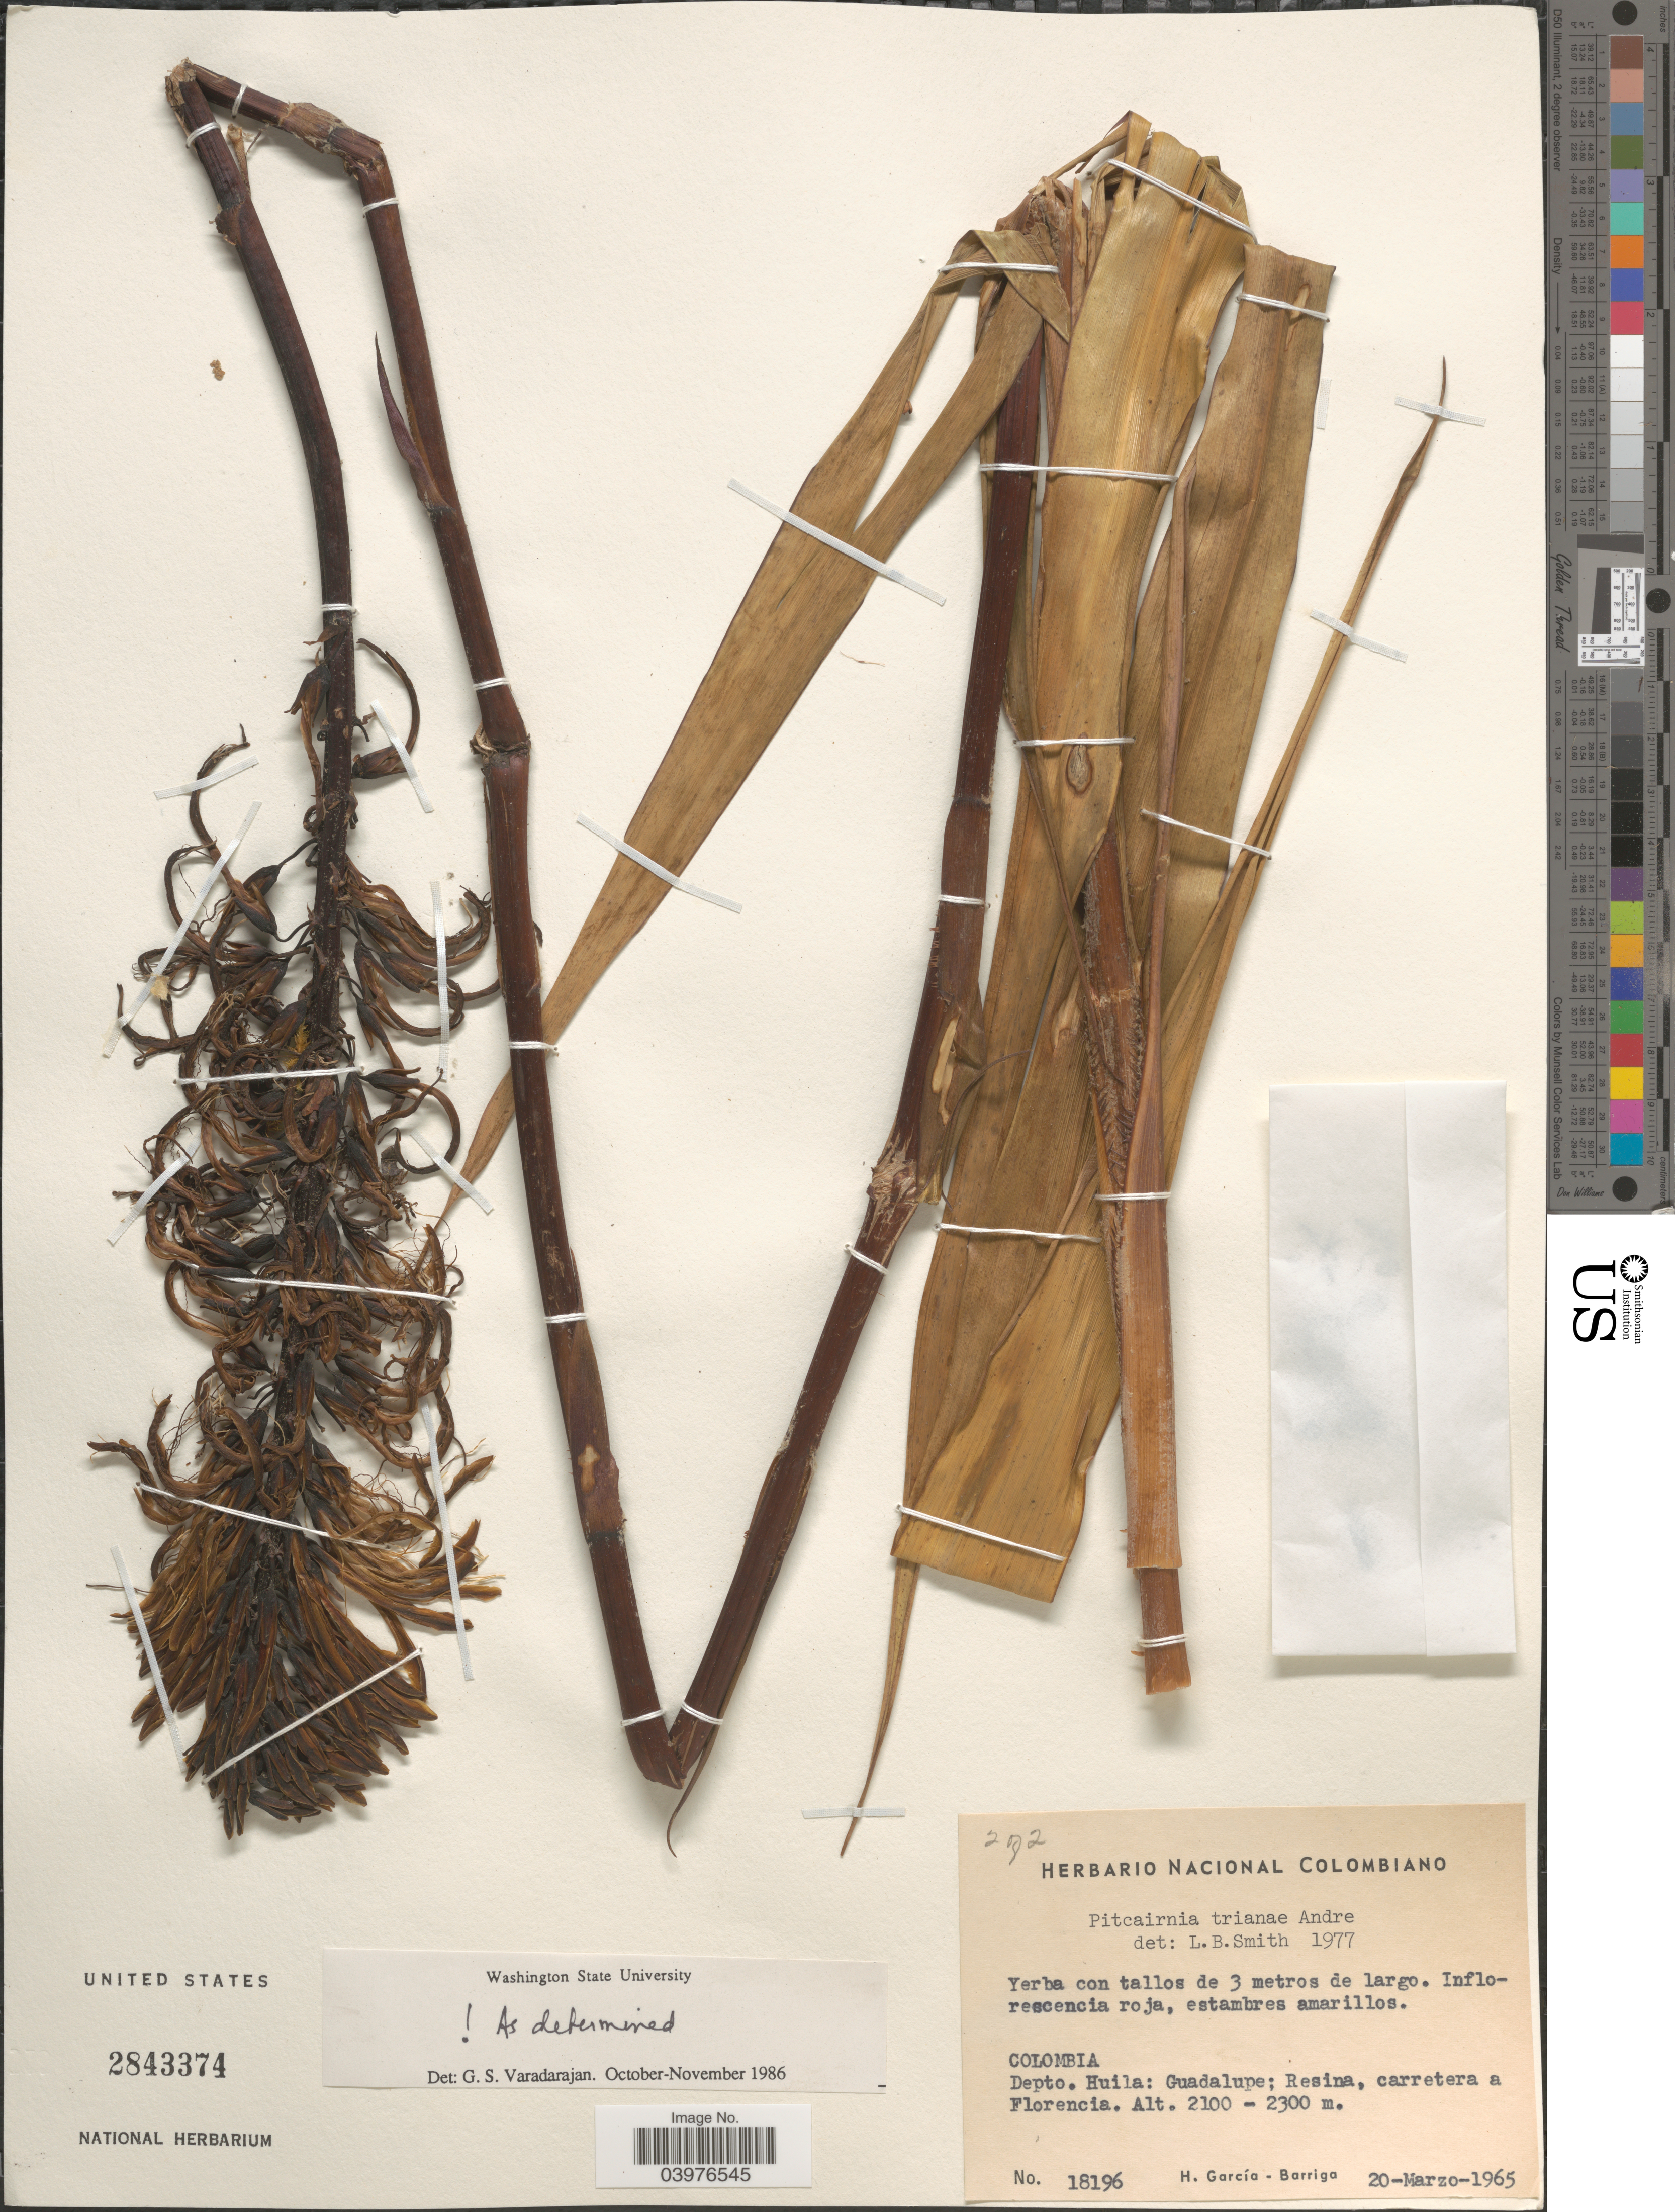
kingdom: Plantae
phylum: Tracheophyta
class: Liliopsida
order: Poales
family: Bromeliaceae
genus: Pitcairnia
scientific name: Pitcairnia trianae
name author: André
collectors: H. García Barriga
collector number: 18196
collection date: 1965-03-20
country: Colombia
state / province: Huila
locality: Depto. Huila: Guadalupe; Resina, carretera a Florencia.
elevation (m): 2100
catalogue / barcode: US 2843374